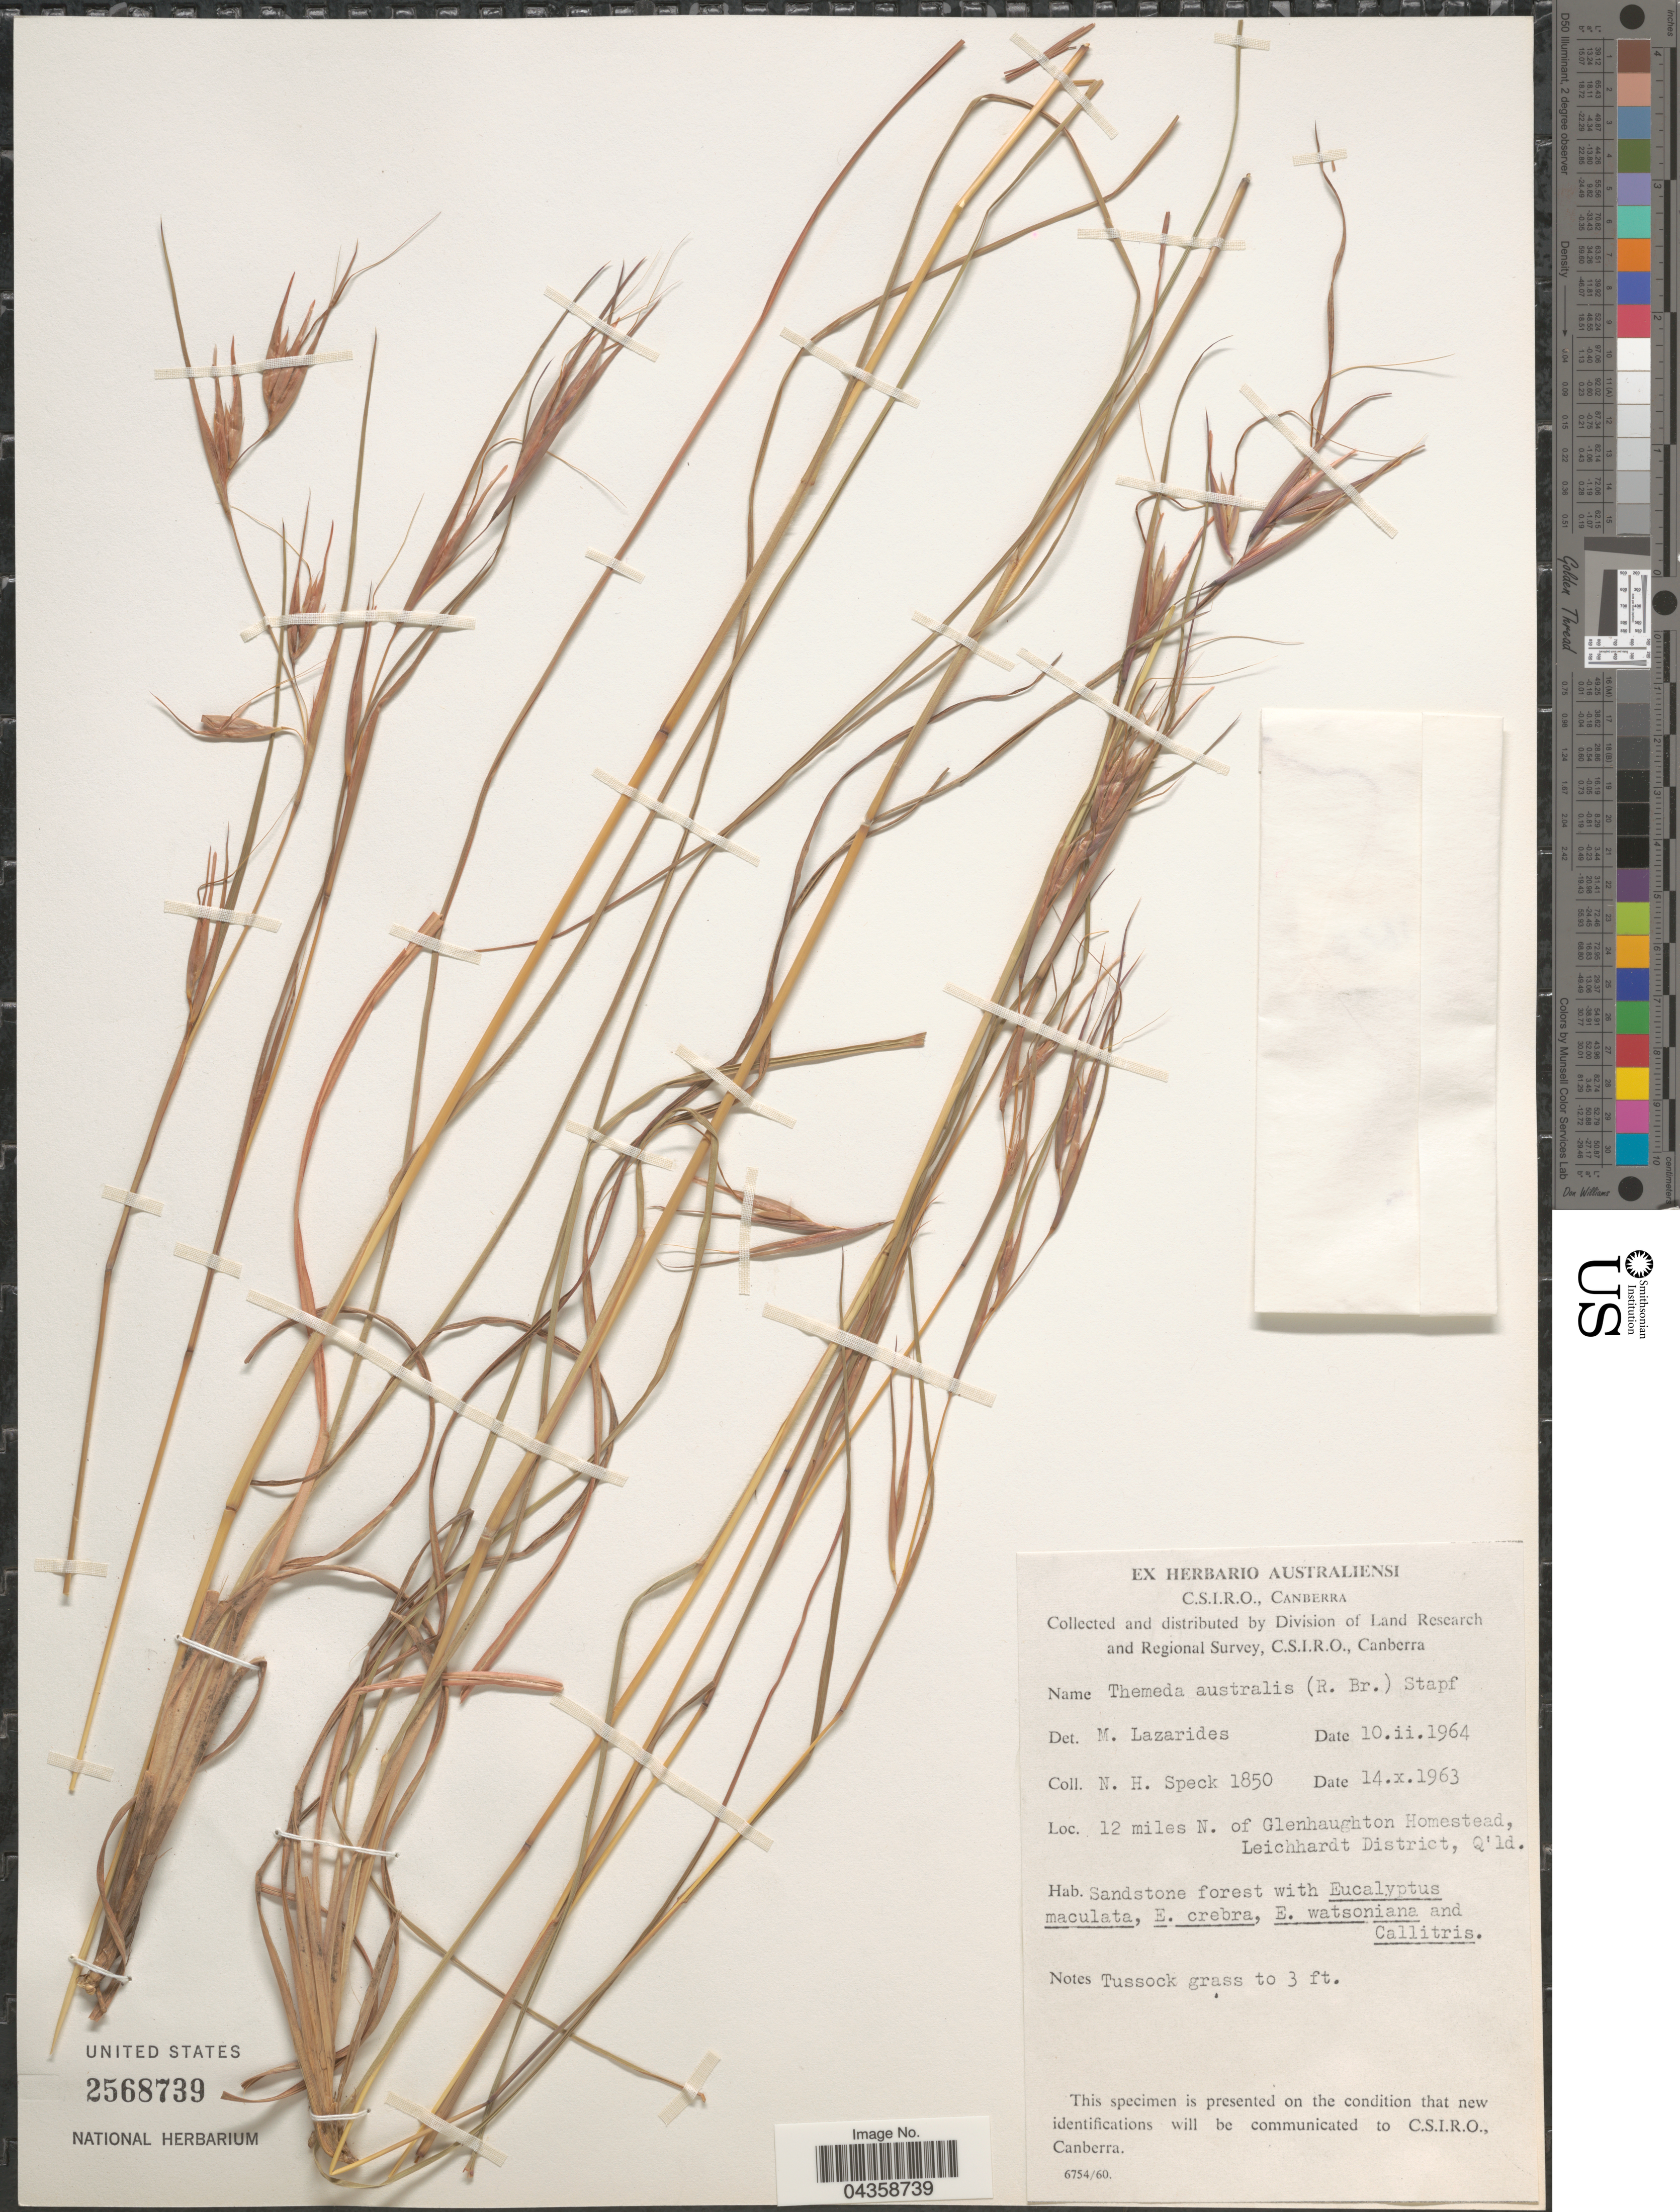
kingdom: Plantae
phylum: Tracheophyta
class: Liliopsida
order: Poales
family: Poaceae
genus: Themeda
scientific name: Themeda triandra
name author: Forssk.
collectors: N. Speck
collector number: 1850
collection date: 1963-10-14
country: Australia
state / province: Queensland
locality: Division of Land Research and Regional Survey. 12 miles N. of Glenhaughton Homestead, Leichhardt District.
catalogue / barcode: US 2568739